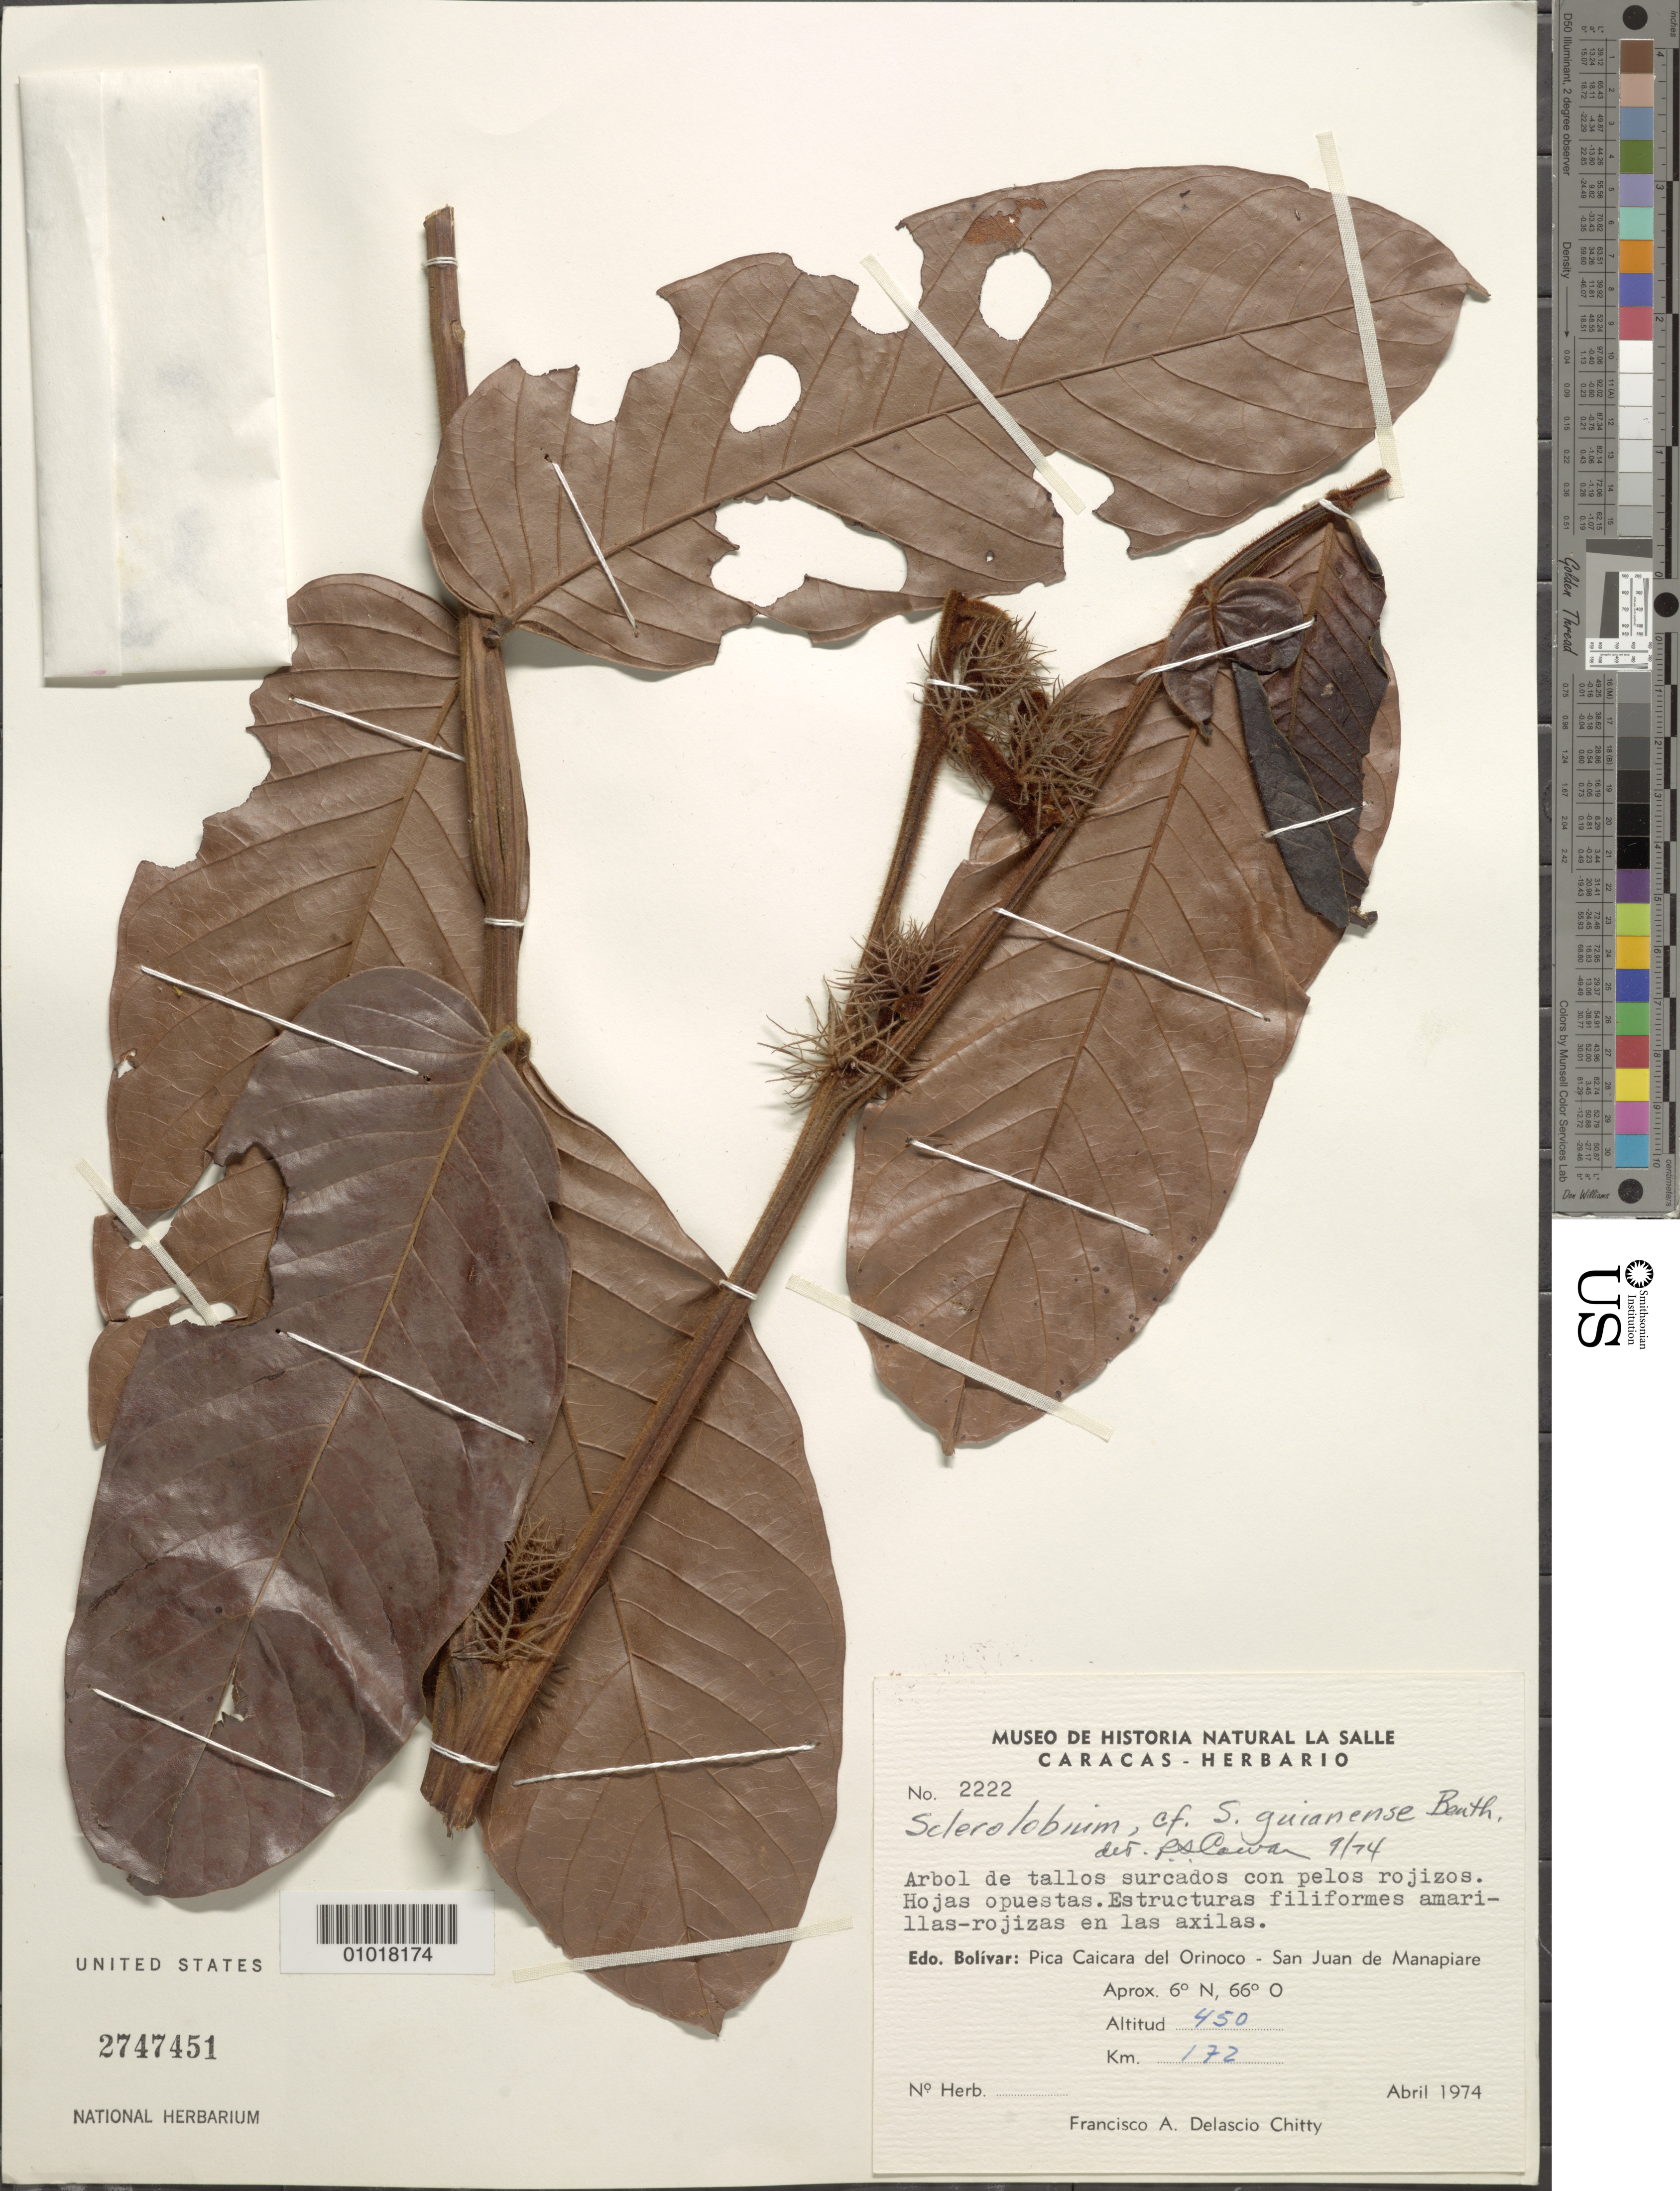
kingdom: Plantae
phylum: Tracheophyta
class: Magnoliopsida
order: Fabales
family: Fabaceae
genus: Tachigali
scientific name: Tachigali guianensis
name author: (Benth.) Zarucchi & Herend.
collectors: F. Delascio C.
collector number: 2222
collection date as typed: Apr-74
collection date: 1974-04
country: Venezuela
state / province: Bolívar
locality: Pica Caicara del Orinoco, San Juan de Manapiare, km 172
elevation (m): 450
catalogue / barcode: US 2747451